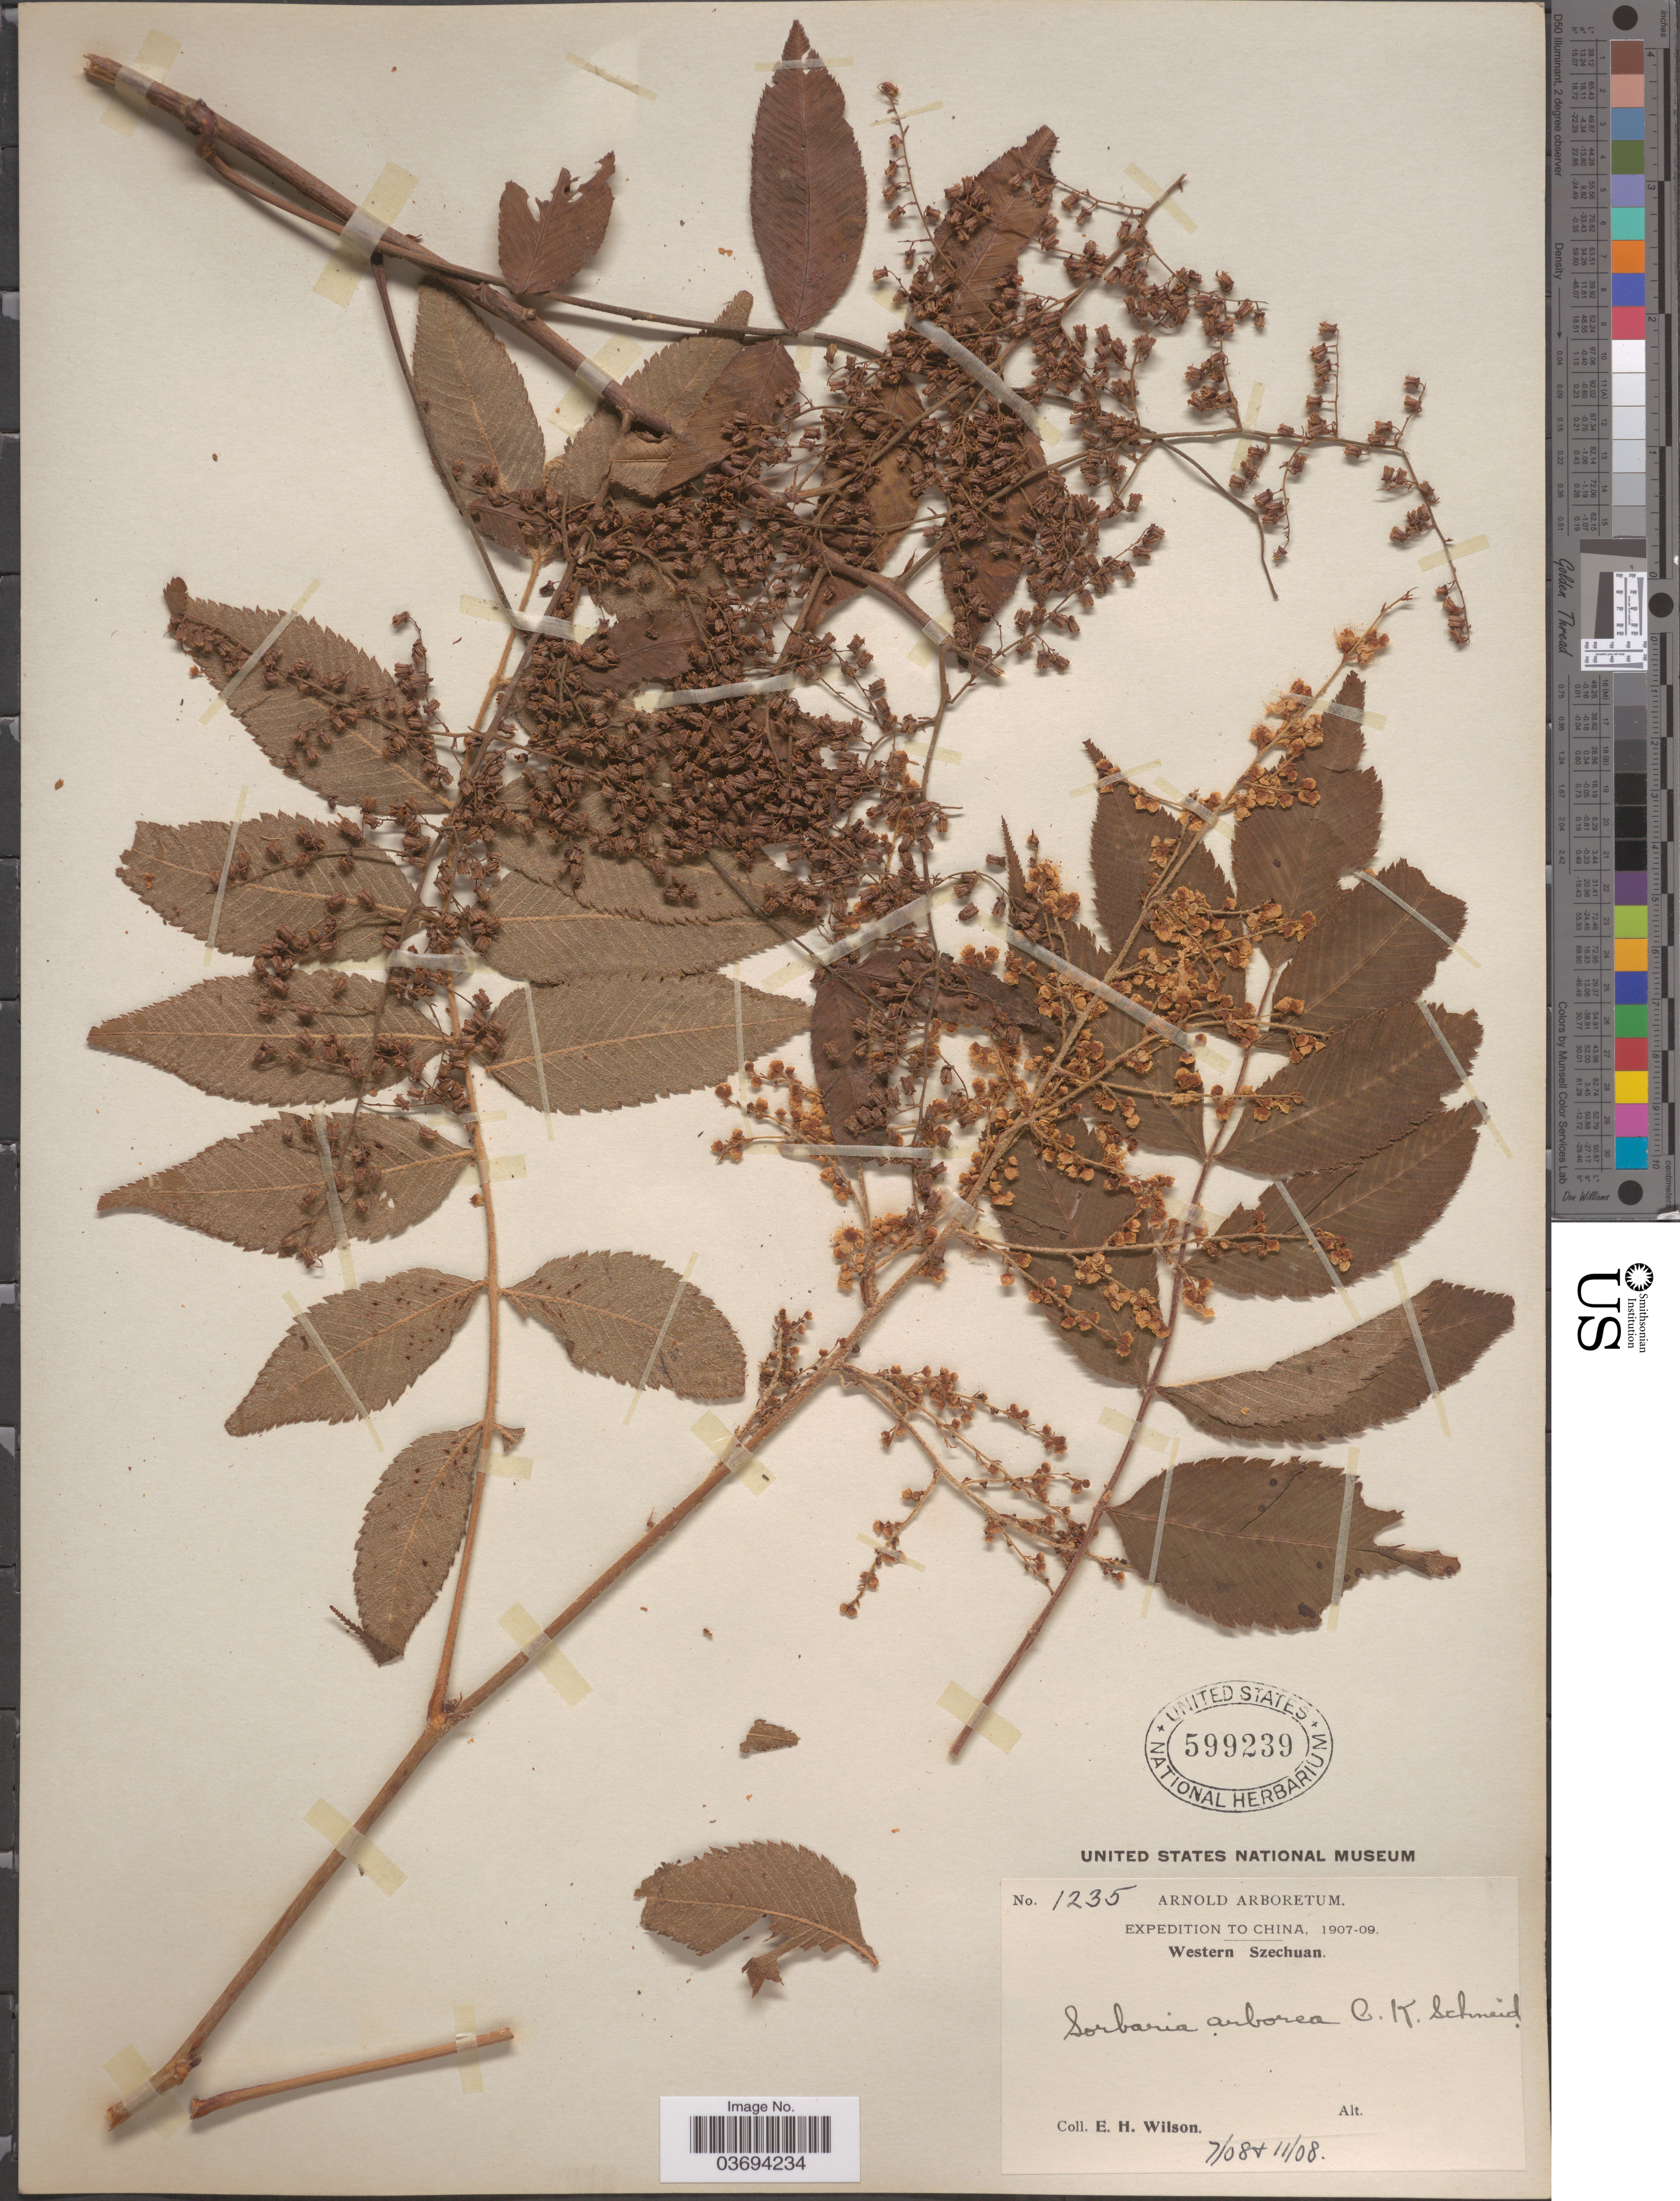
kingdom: Plantae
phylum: Tracheophyta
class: Magnoliopsida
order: Rosales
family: Rosaceae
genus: Sorbaria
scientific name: Sorbaria arborea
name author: C.K. Schneid.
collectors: E. Wilson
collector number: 1235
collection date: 1908-07/1908-11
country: China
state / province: Sichuan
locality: Western Szechuan.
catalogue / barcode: US 599239